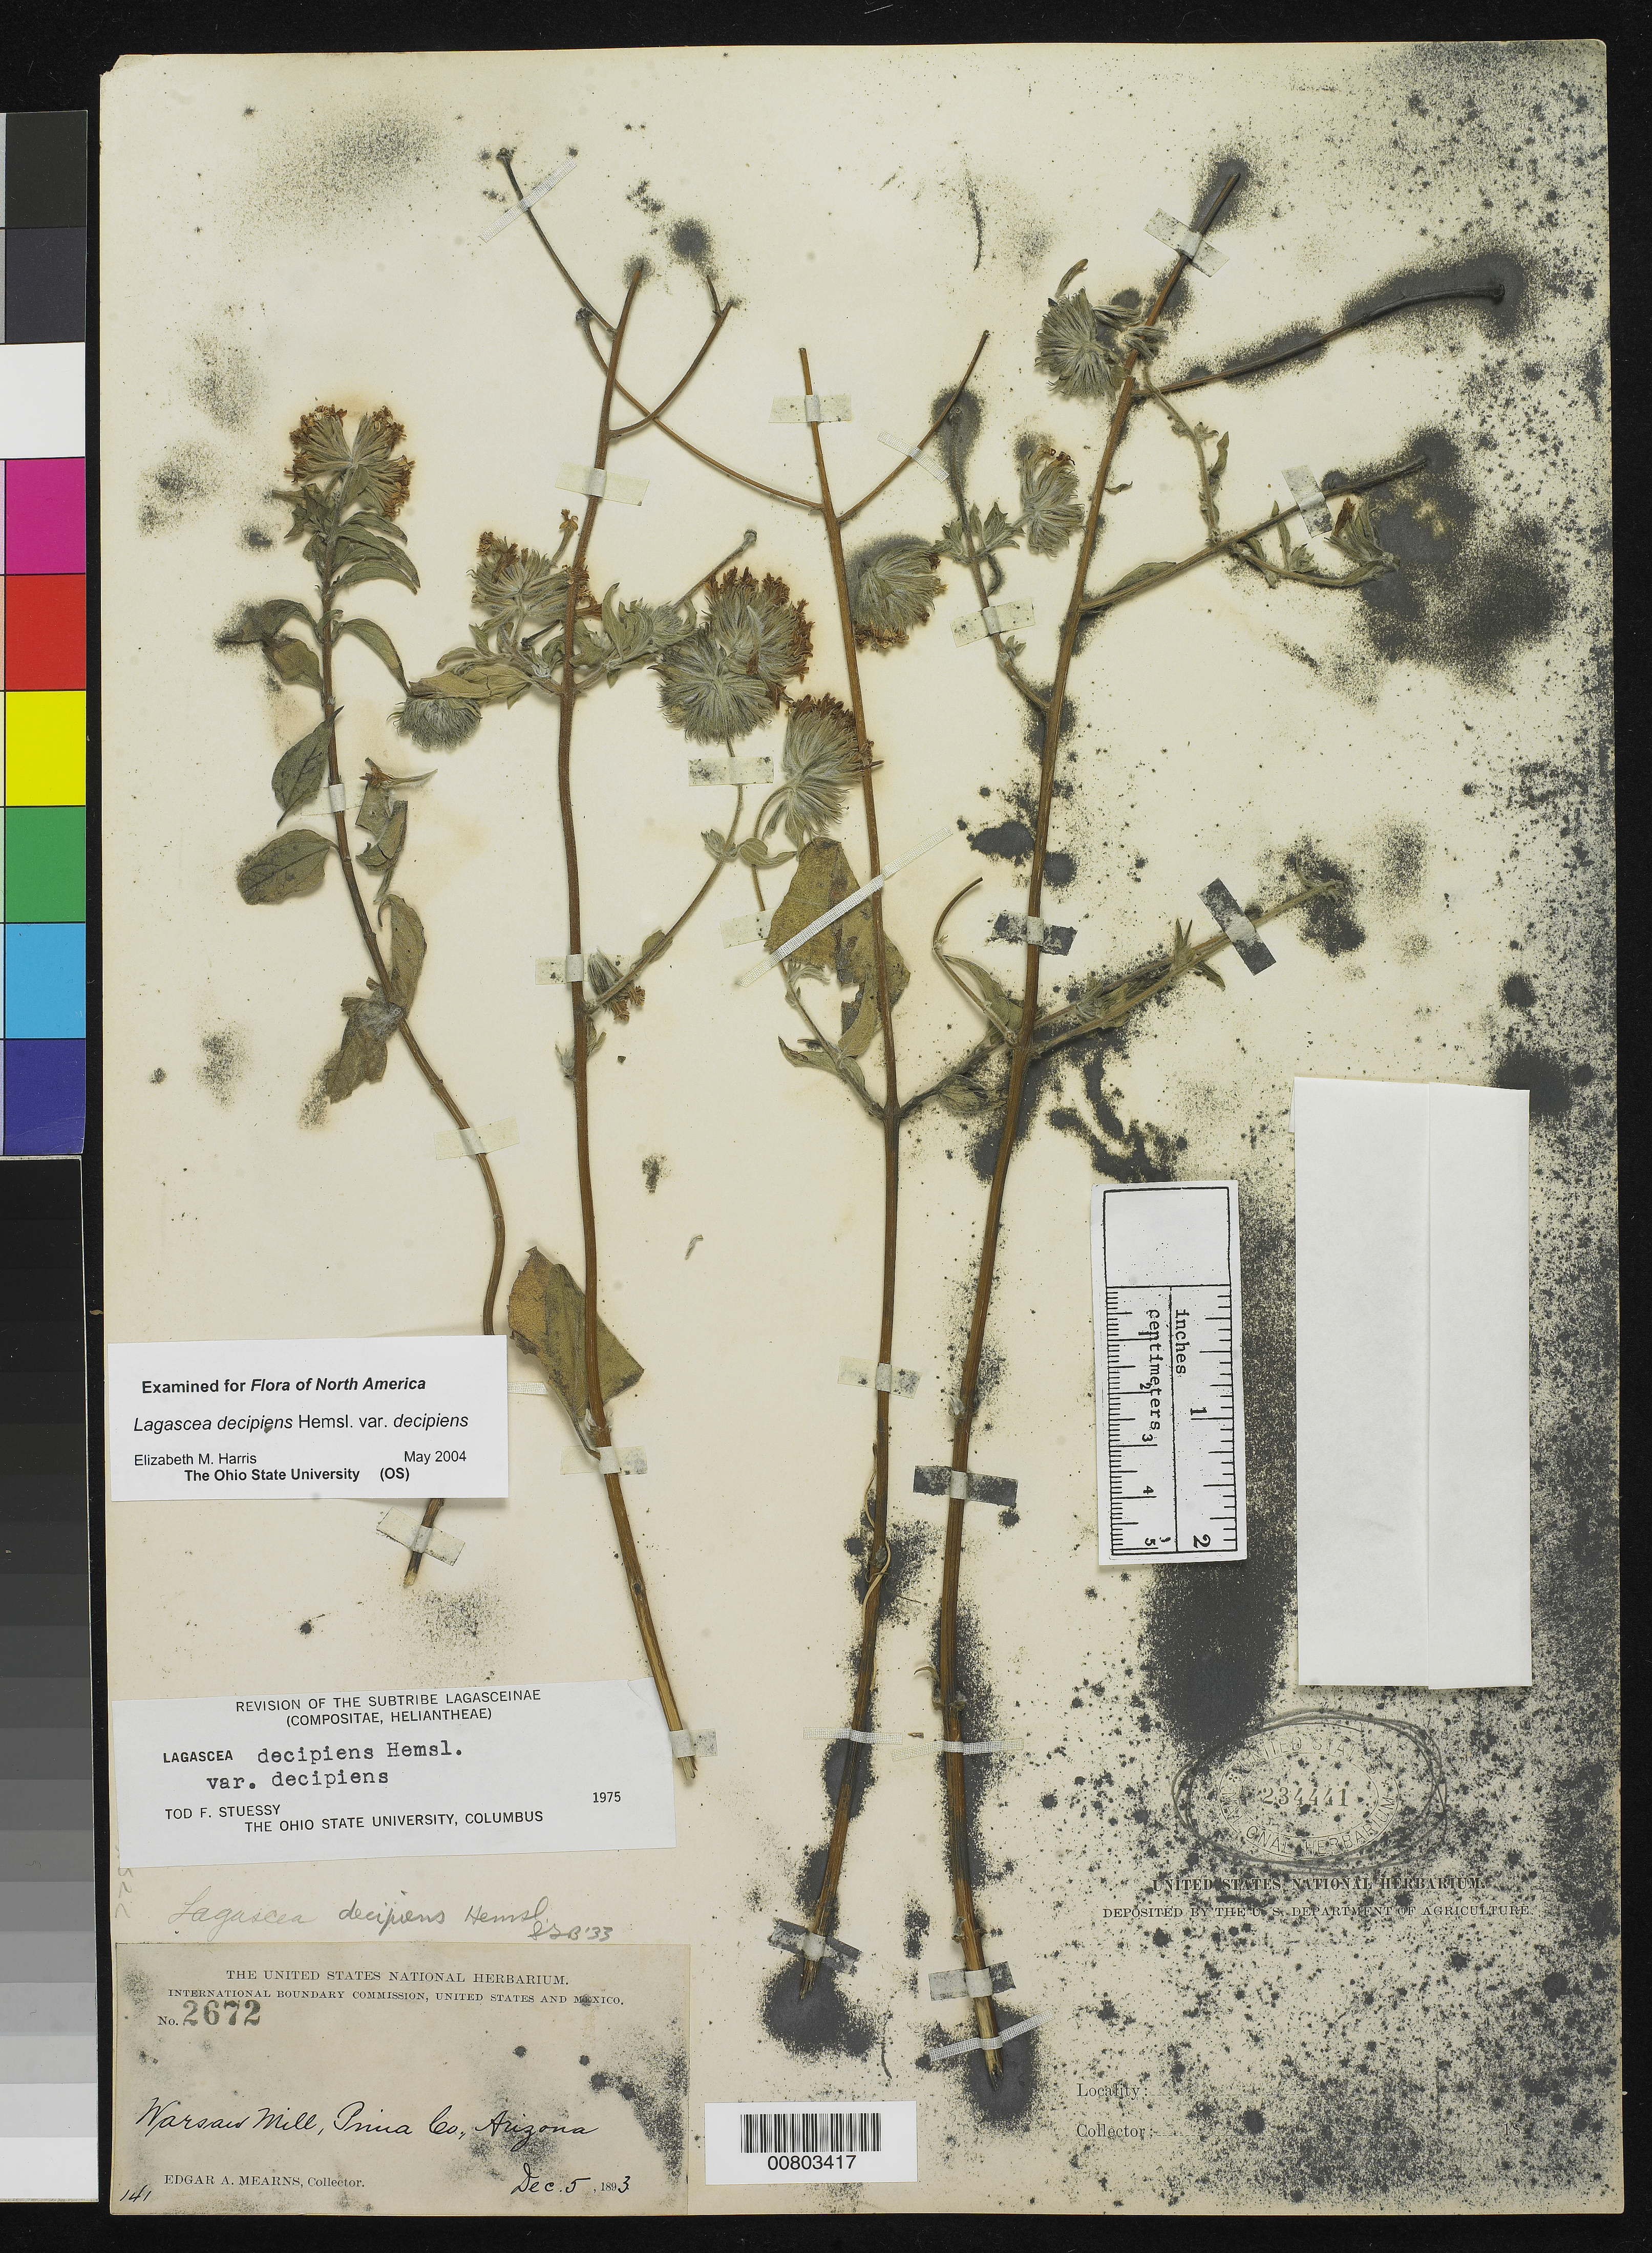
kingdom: Plantae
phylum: Tracheophyta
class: Magnoliopsida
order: Asterales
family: Asteraceae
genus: Lagascea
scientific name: Lagascea decipiens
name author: Hemsl.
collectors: E. A. Mearns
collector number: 2672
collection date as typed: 05 Dec 1893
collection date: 1893-12-05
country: United States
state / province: Arizona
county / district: Pima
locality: Warsow Mill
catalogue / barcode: US 234441